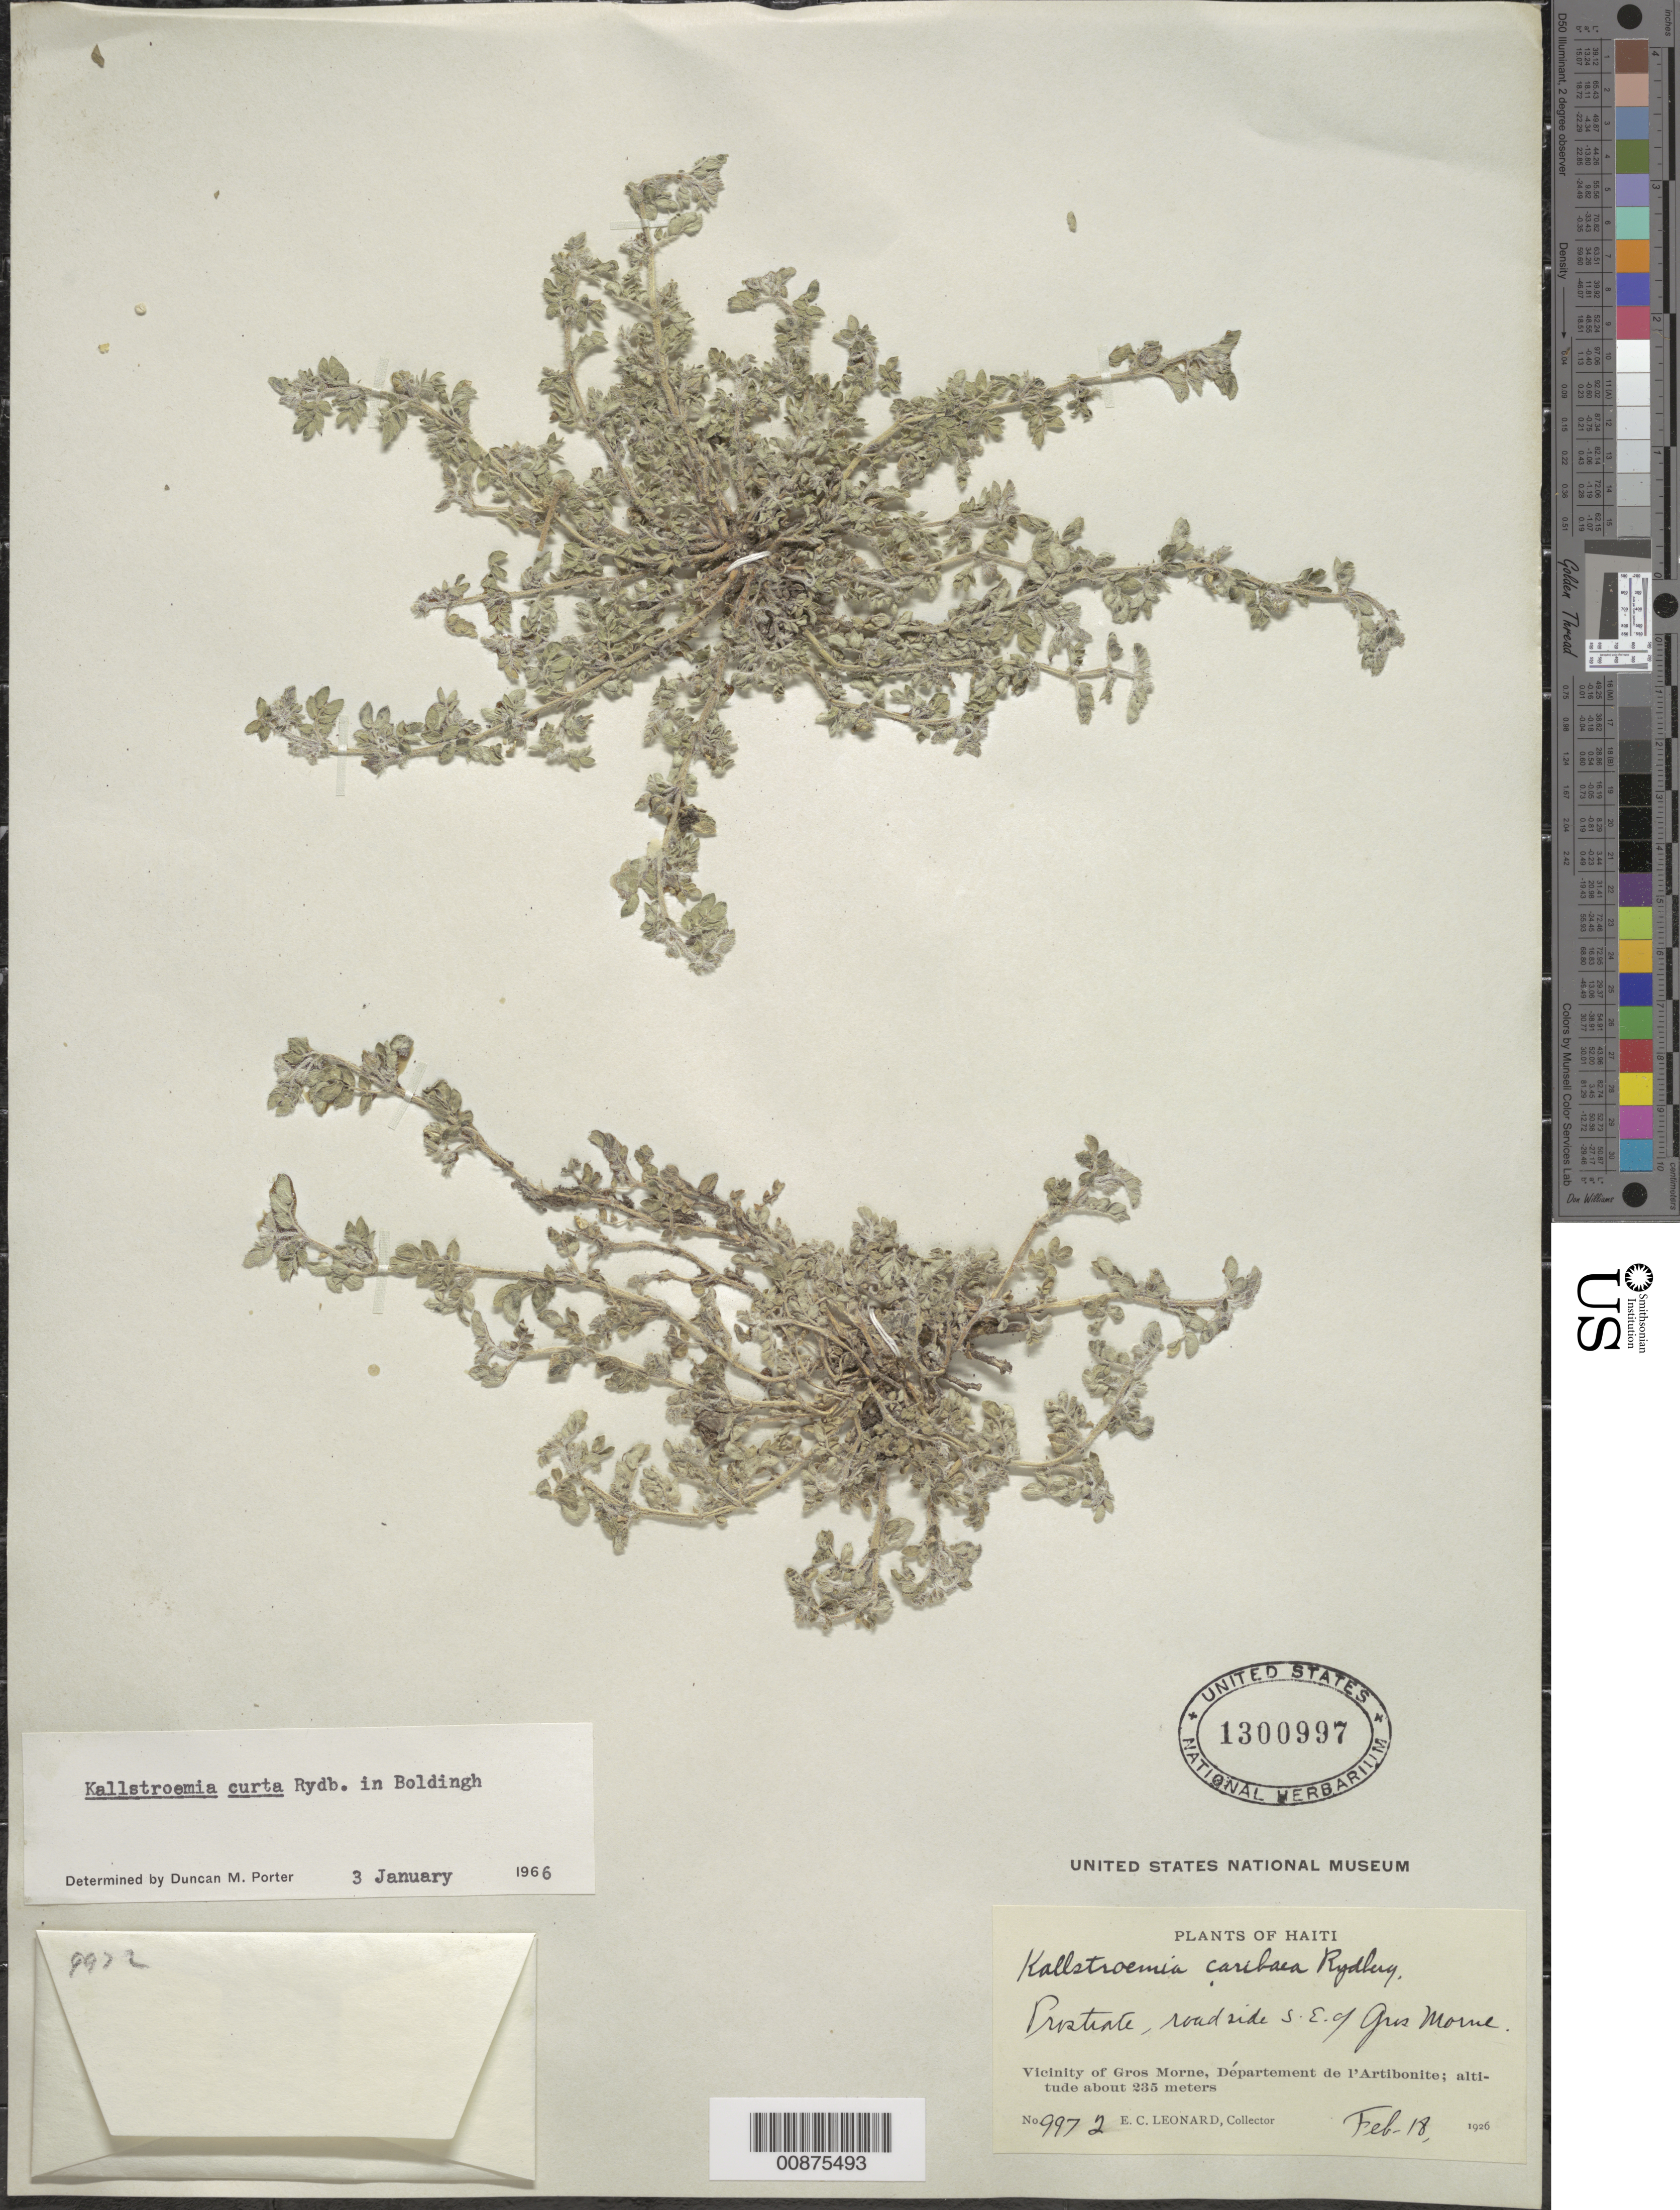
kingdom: Plantae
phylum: Tracheophyta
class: Magnoliopsida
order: Zygophyllales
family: Zygophyllaceae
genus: Kallstroemia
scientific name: Kallstroemia curta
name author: Rydb.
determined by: Porter, D. M.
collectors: E. C. Leonard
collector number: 9972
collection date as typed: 18 Feb 1926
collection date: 1926-02-18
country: Haiti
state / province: Artibonite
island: Hispaniola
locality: SE of Gros Morne.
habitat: Roadside.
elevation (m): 235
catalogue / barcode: US 1300997